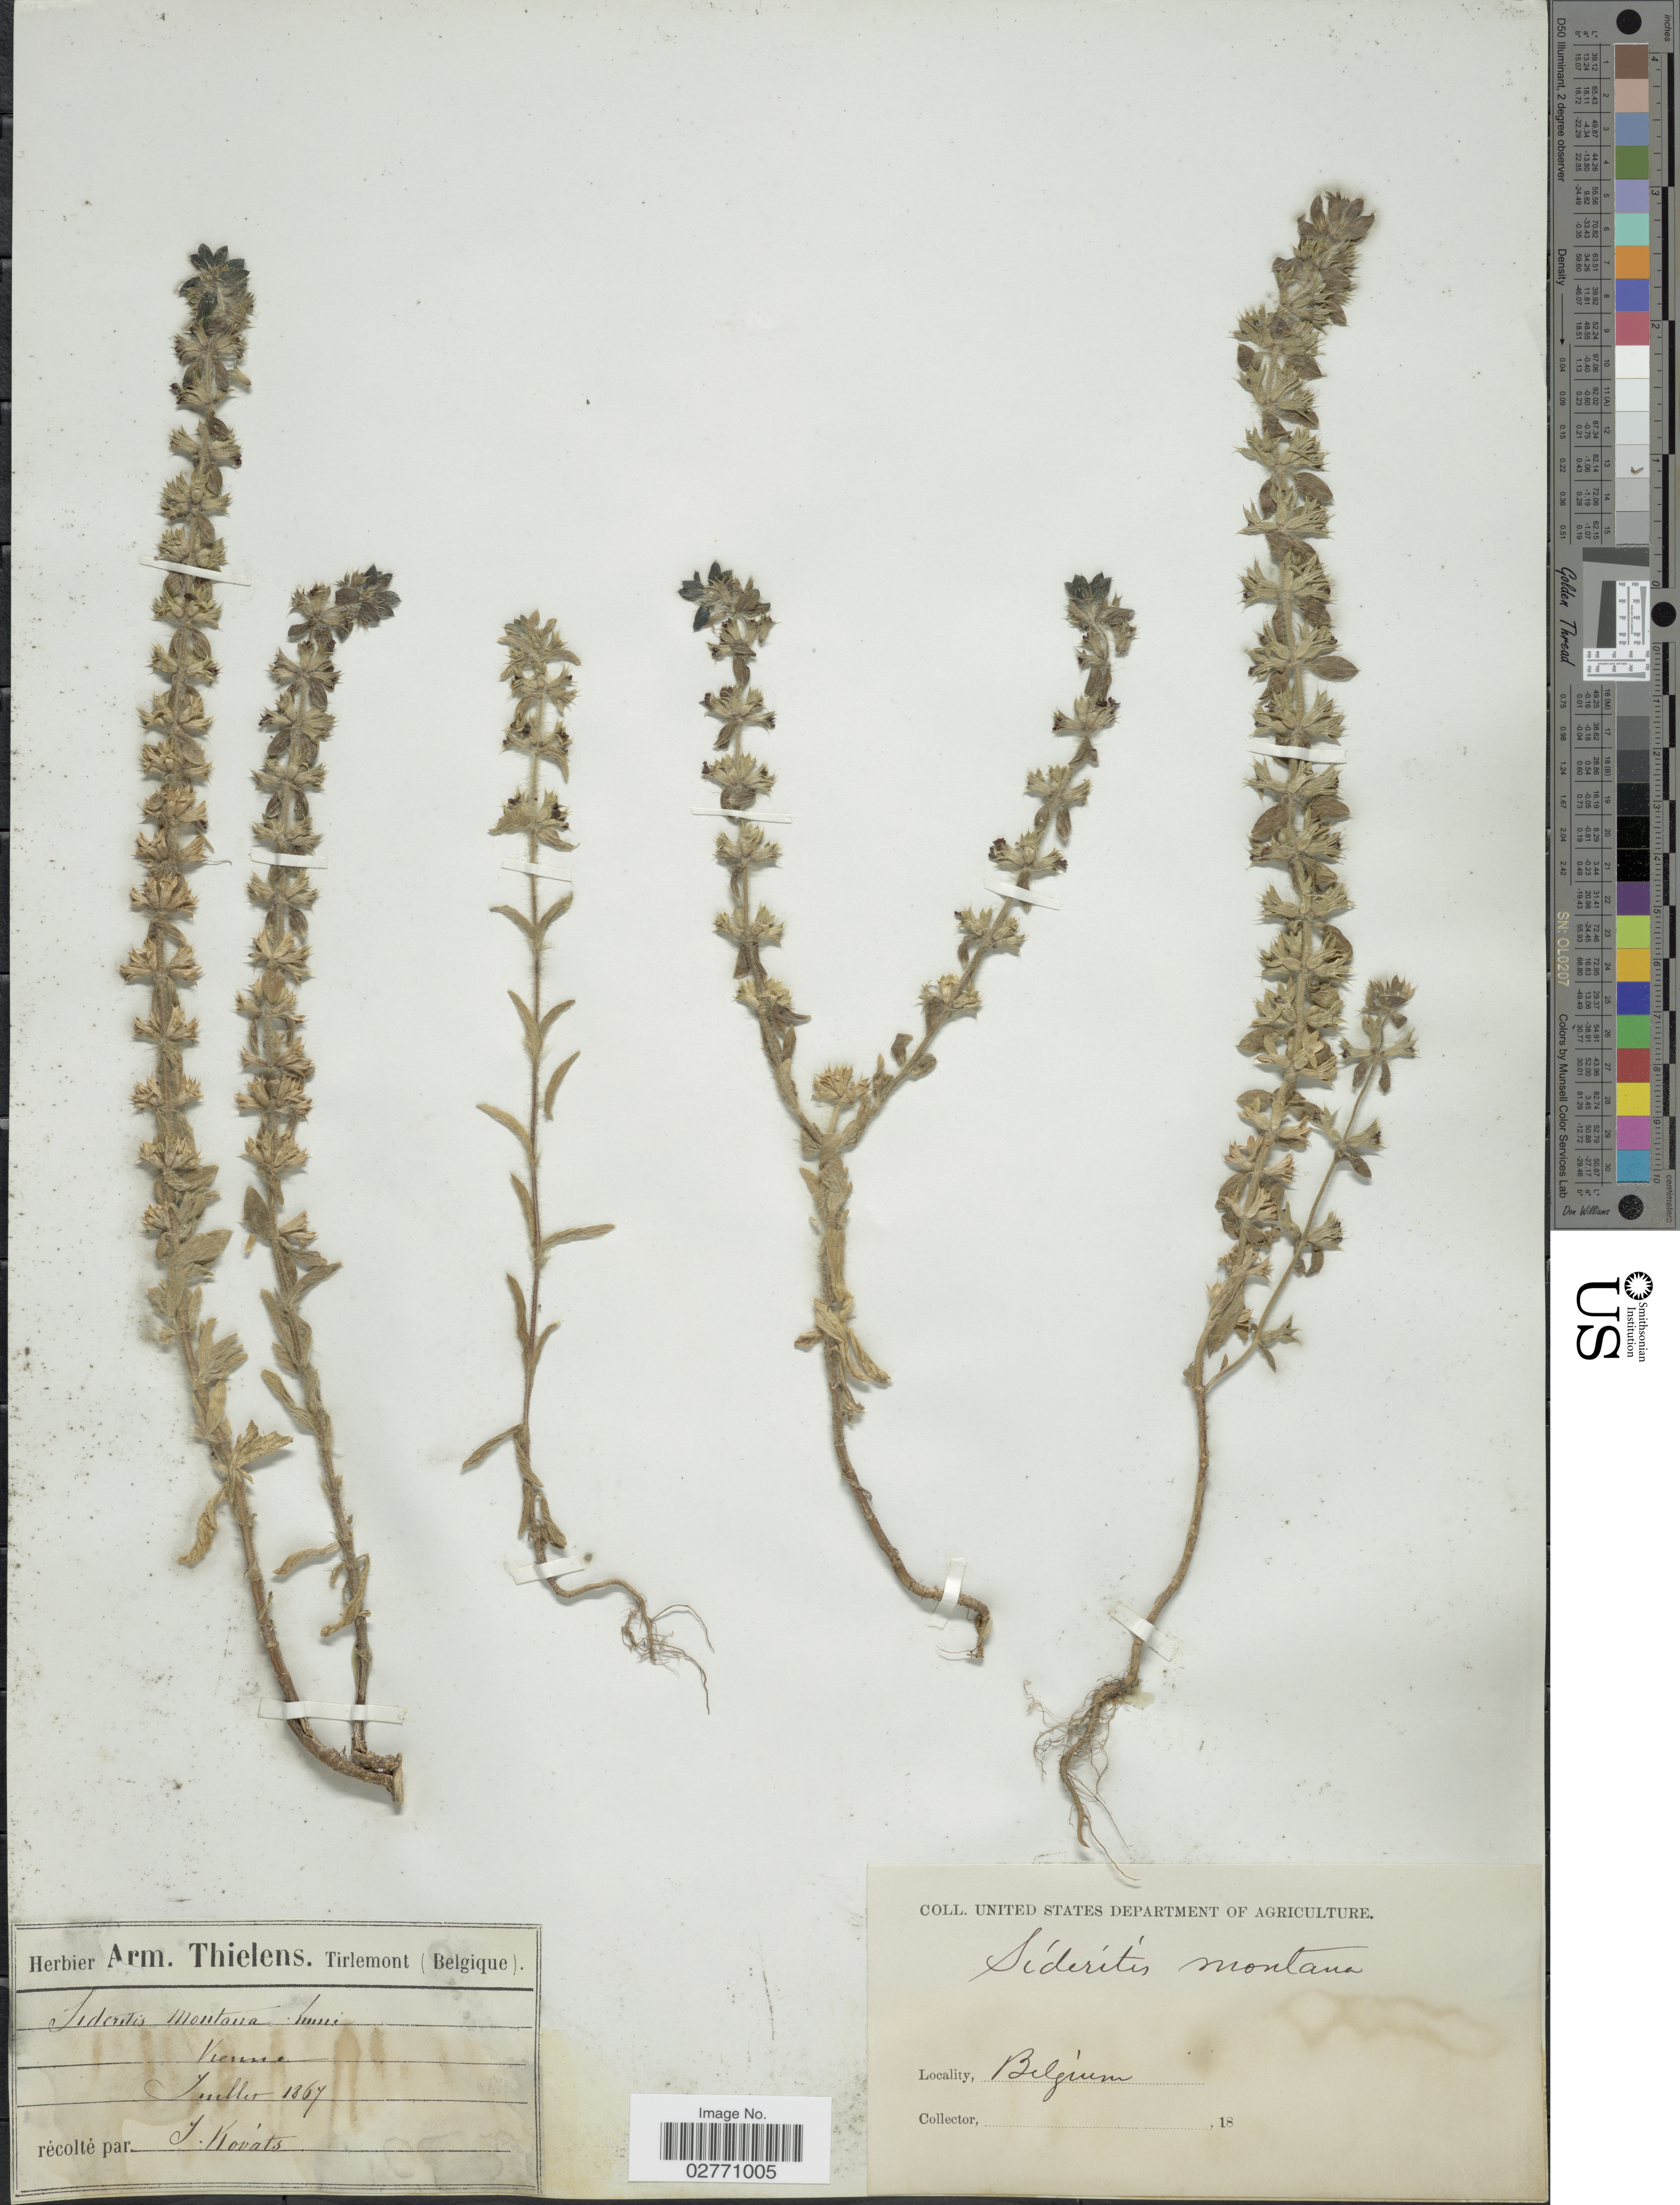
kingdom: Plantae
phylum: Tracheophyta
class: Magnoliopsida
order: Lamiales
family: Lamiaceae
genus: Sideritis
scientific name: Sideritis montana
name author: L.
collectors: J. Kováts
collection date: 1867-07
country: Belgium